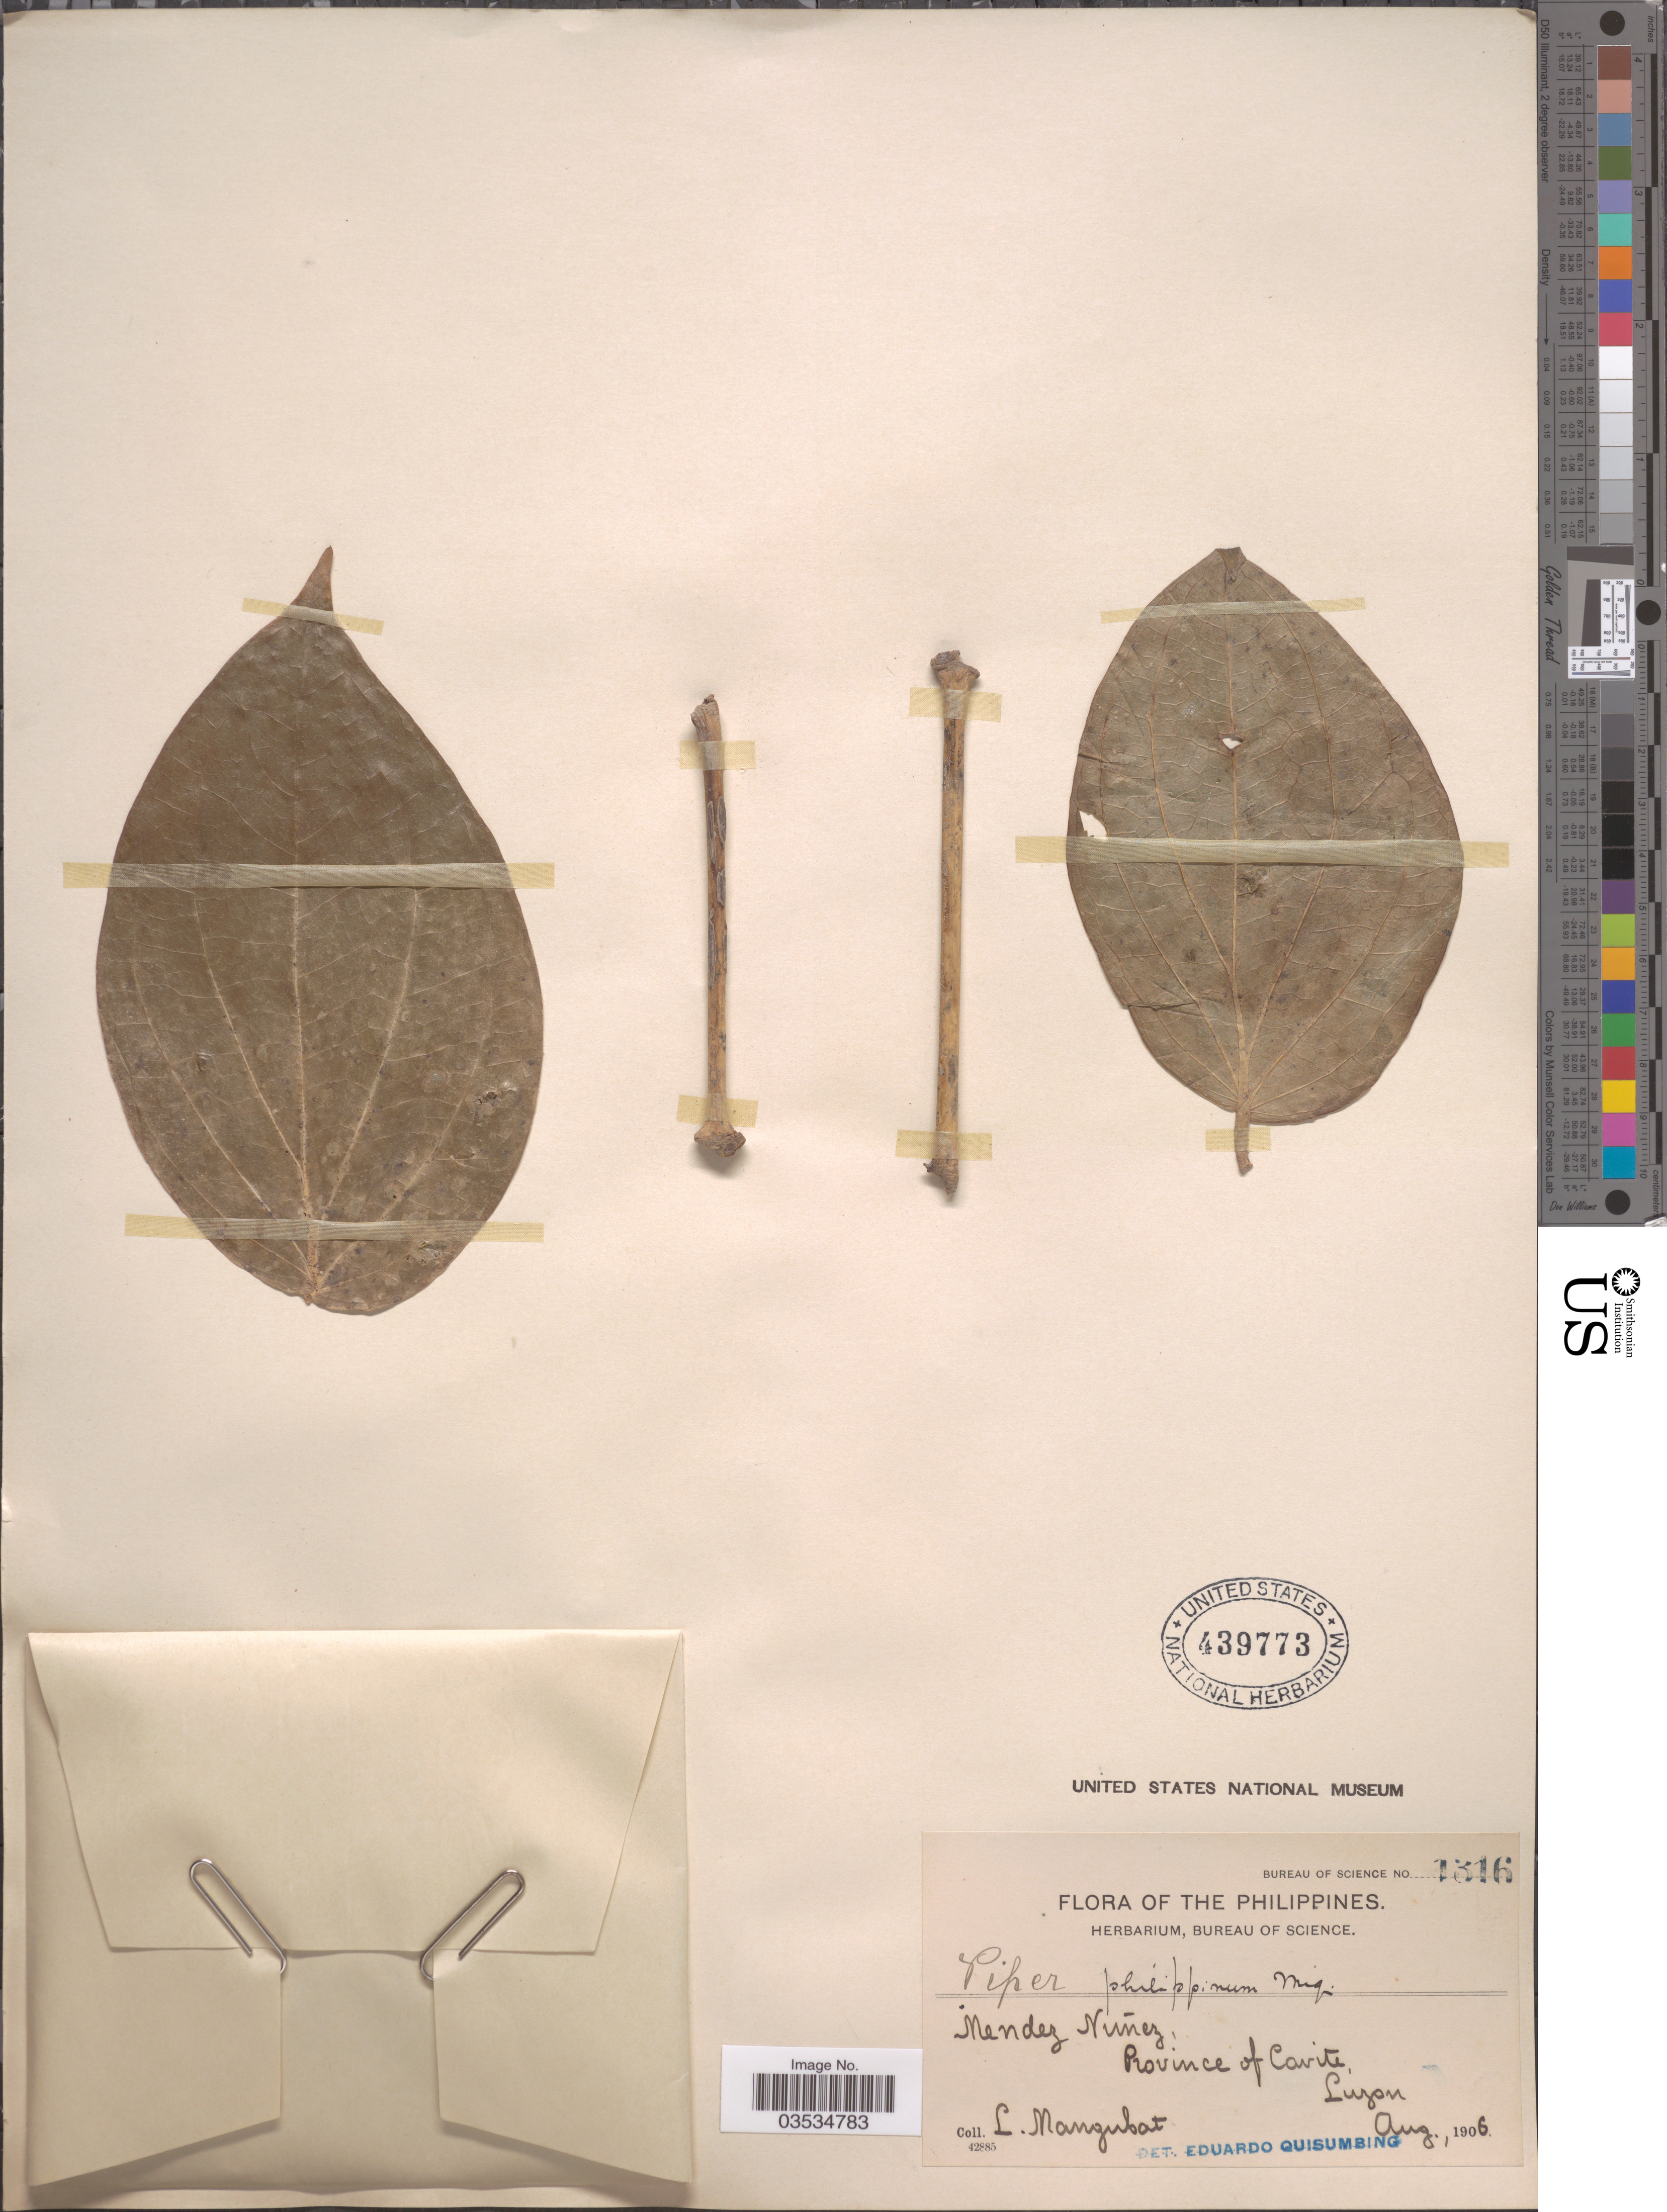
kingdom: Plantae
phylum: Tracheophyta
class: Magnoliopsida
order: Piperales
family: Piperaceae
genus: Piper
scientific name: Piper philippinum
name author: Miq.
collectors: L. Mangubat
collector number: Bureau of Science 1316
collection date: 1906-08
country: Philippines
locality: Mendez Nuñez, Province of Cavite, Luzon.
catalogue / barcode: US 439773